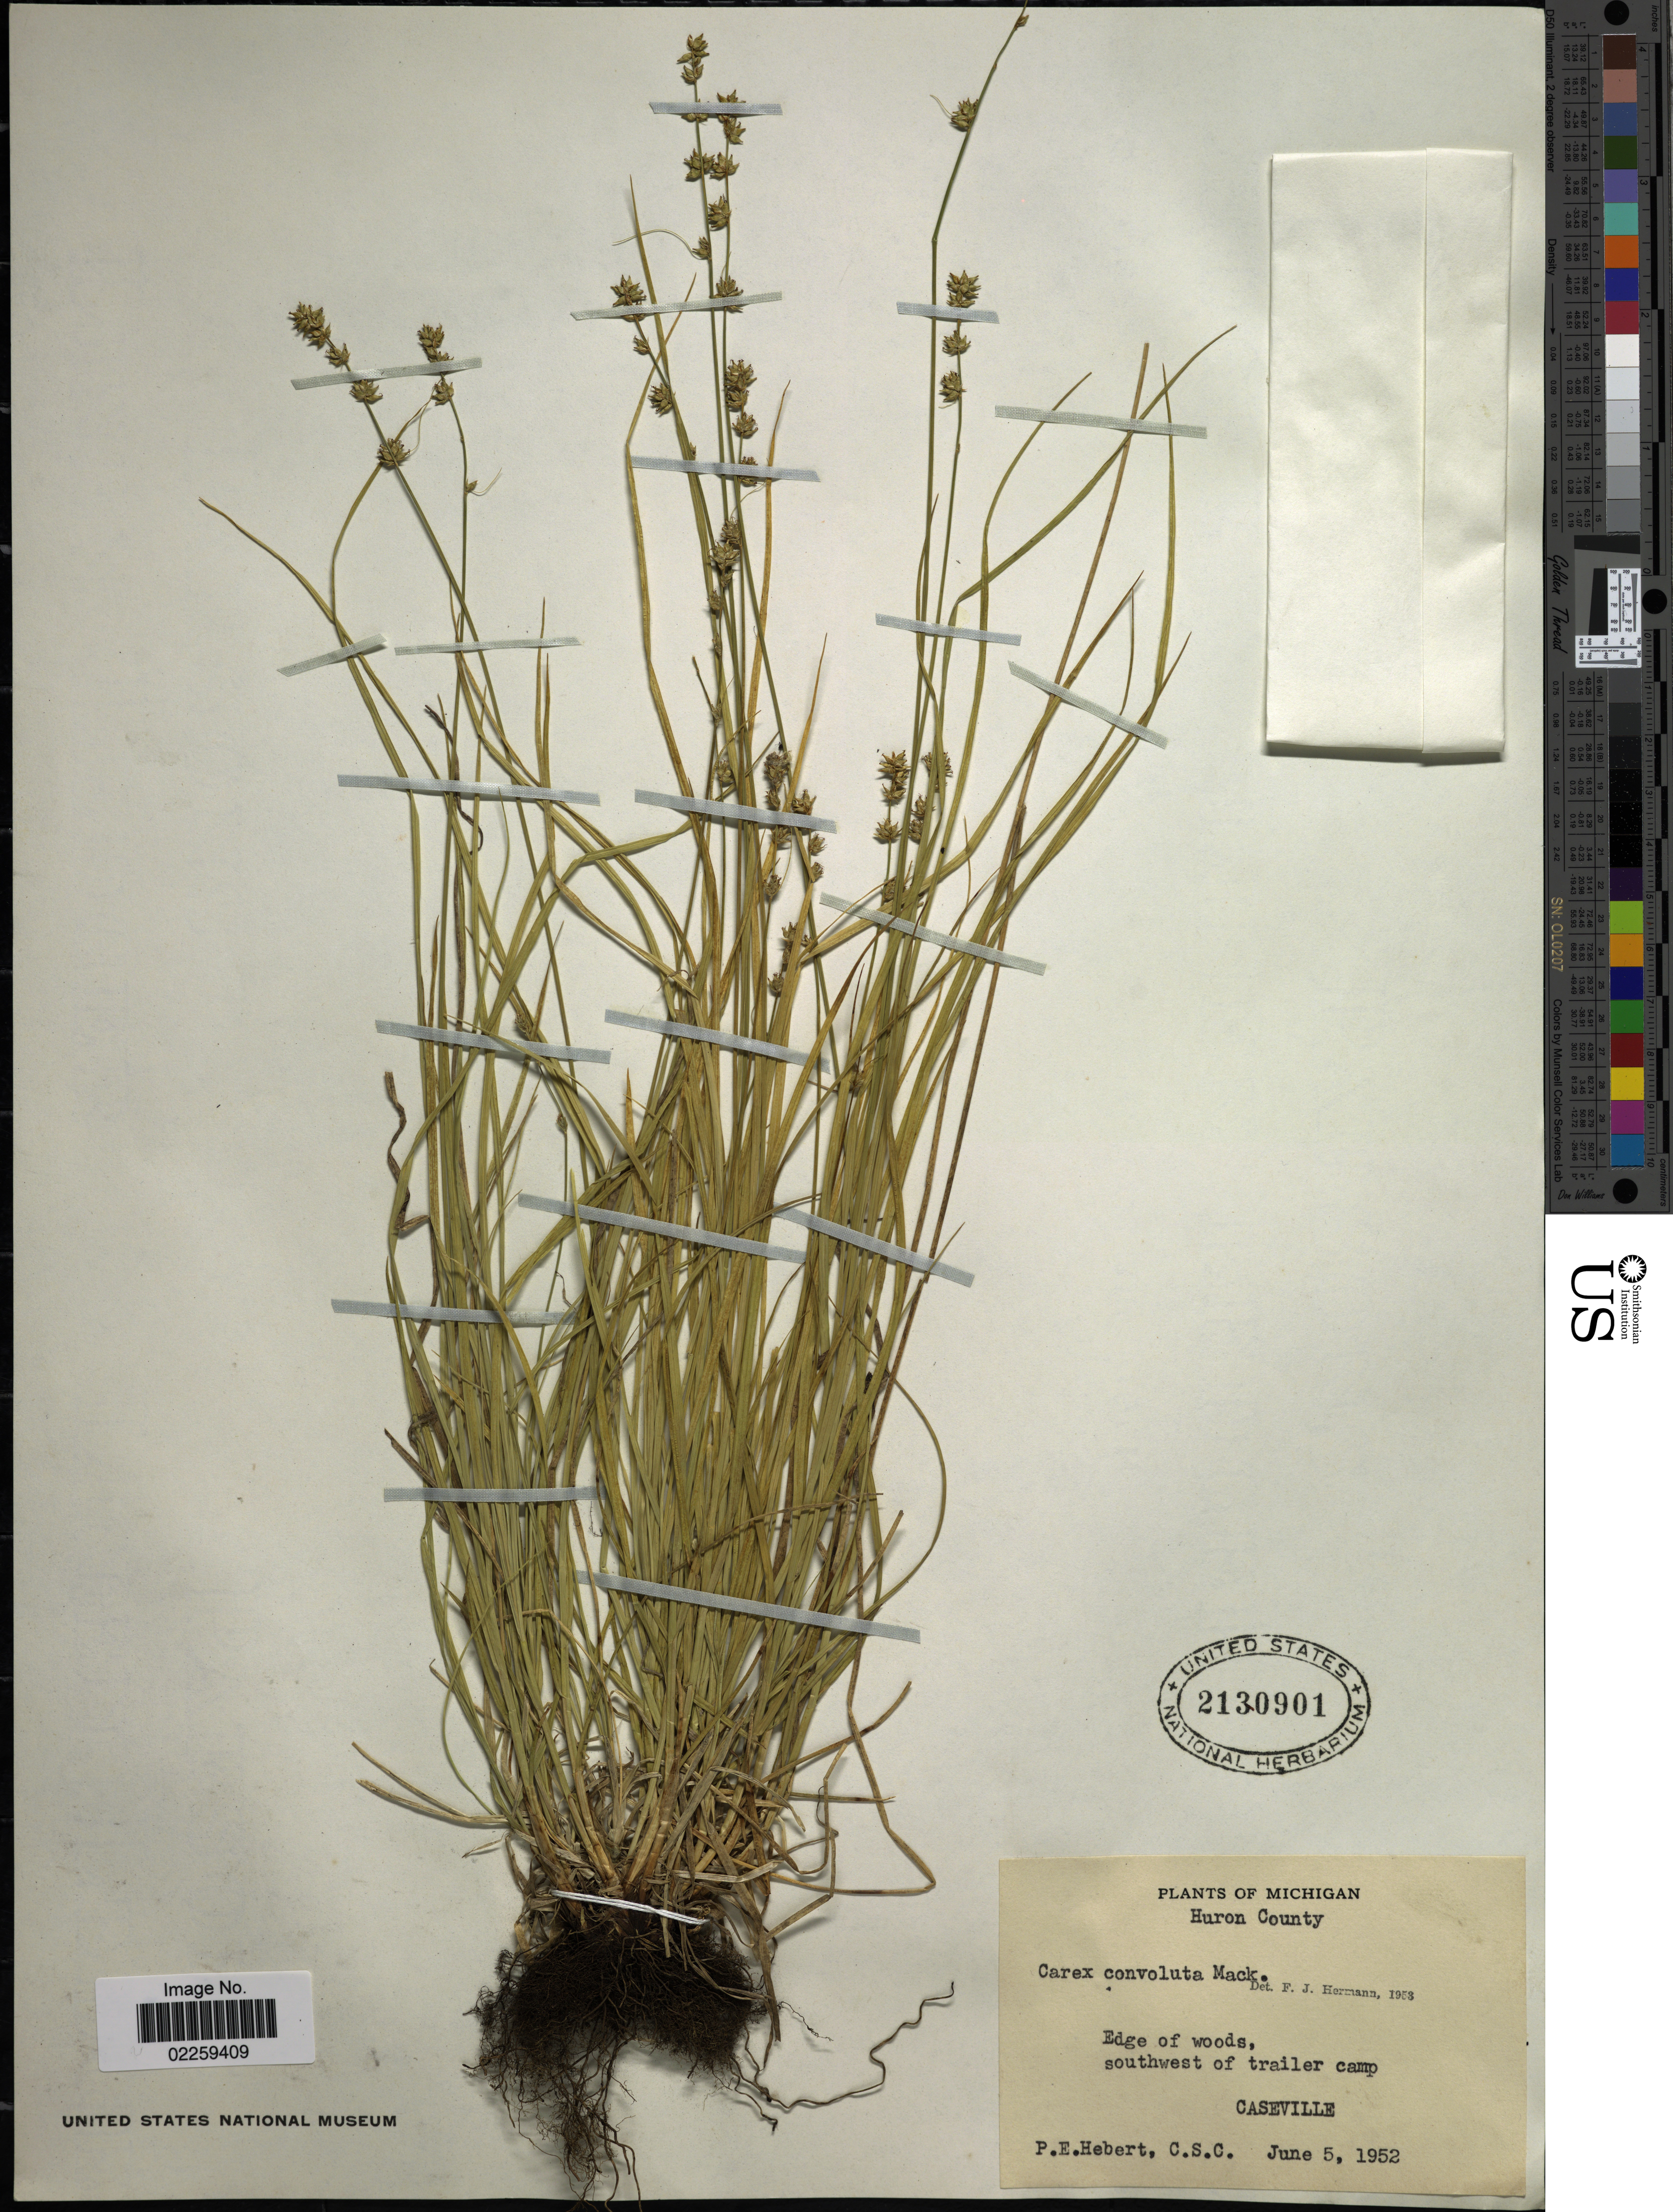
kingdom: Plantae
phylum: Tracheophyta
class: Liliopsida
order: Poales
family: Cyperaceae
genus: Carex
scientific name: Carex rosea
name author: Willd.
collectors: P. Hebert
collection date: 1952-06-05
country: United States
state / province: Michigan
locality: Huron County, Southwest of trailer camp, Caseville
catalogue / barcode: US 2130901